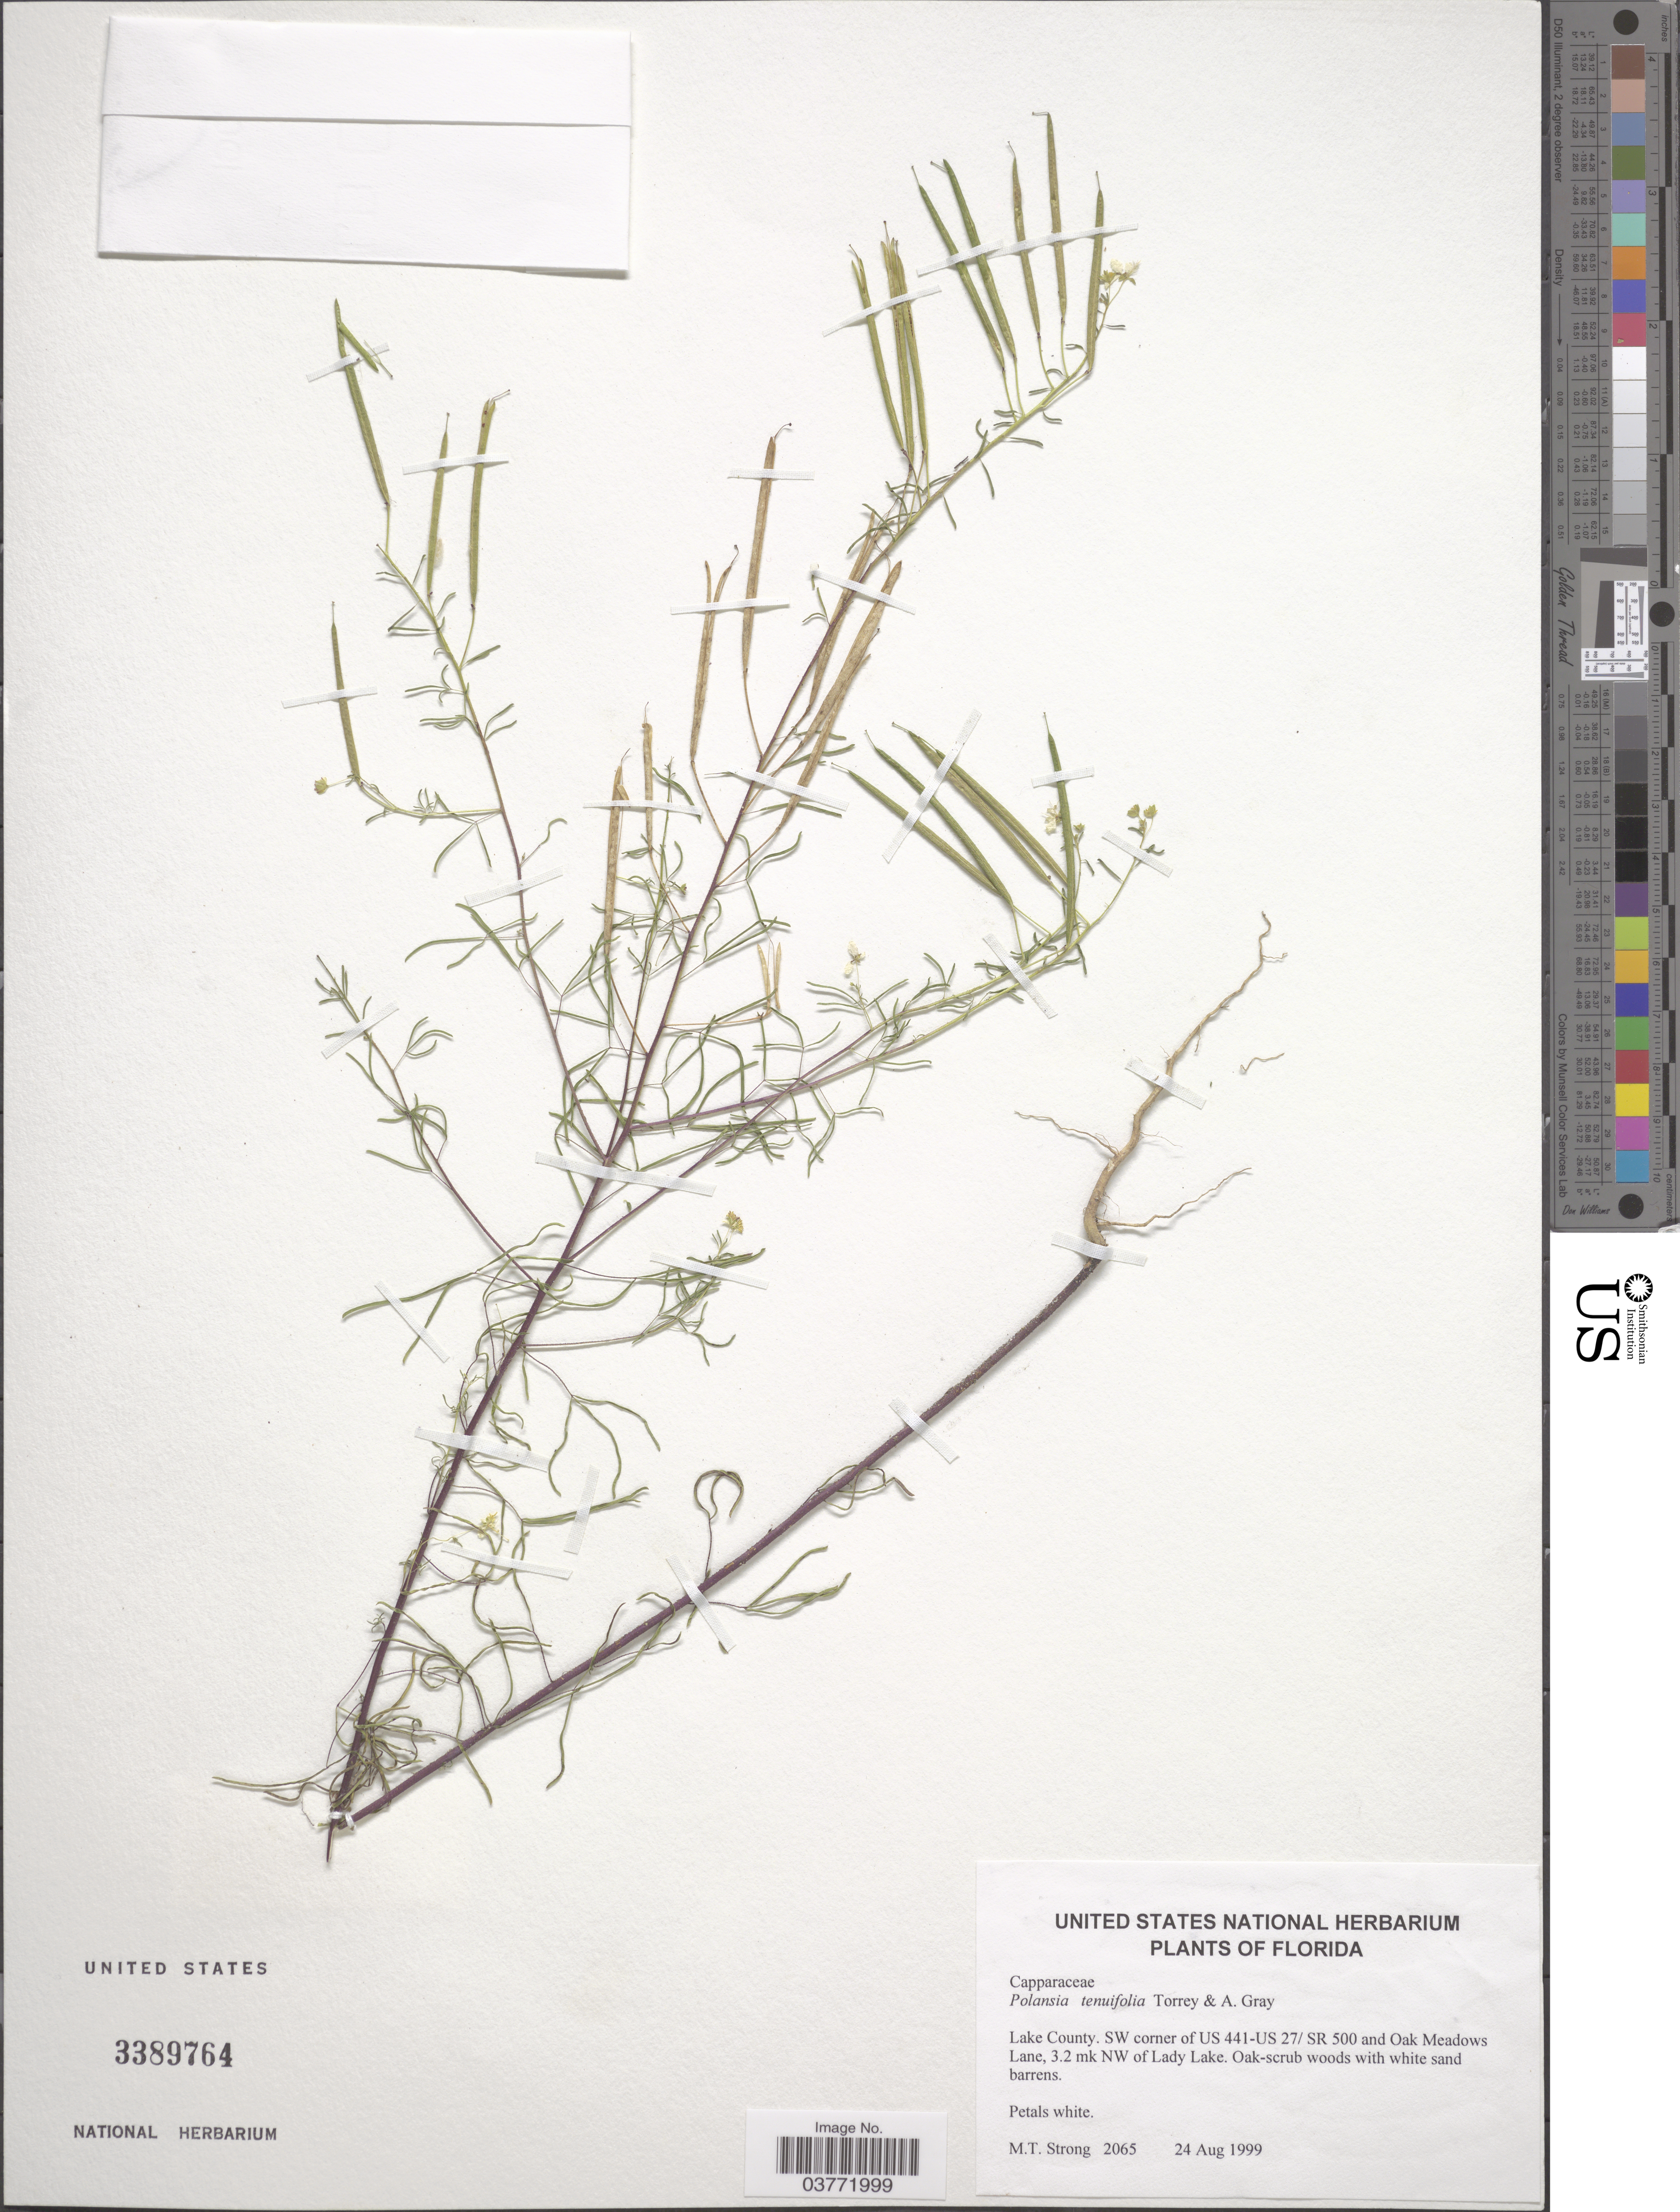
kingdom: Plantae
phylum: Tracheophyta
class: Magnoliopsida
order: Brassicales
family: Cleomaceae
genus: Polanisia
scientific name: Polanisia tenuifolia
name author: Torr. & A. Gray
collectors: M. T. Strong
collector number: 2065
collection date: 1999-08-24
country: United States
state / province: Florida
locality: Lake County. SW corner of US 441-US 27/ SR 500 and Oak Meadows Lane, 3.2 mk NW of Lady Lake.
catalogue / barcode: US 3389764